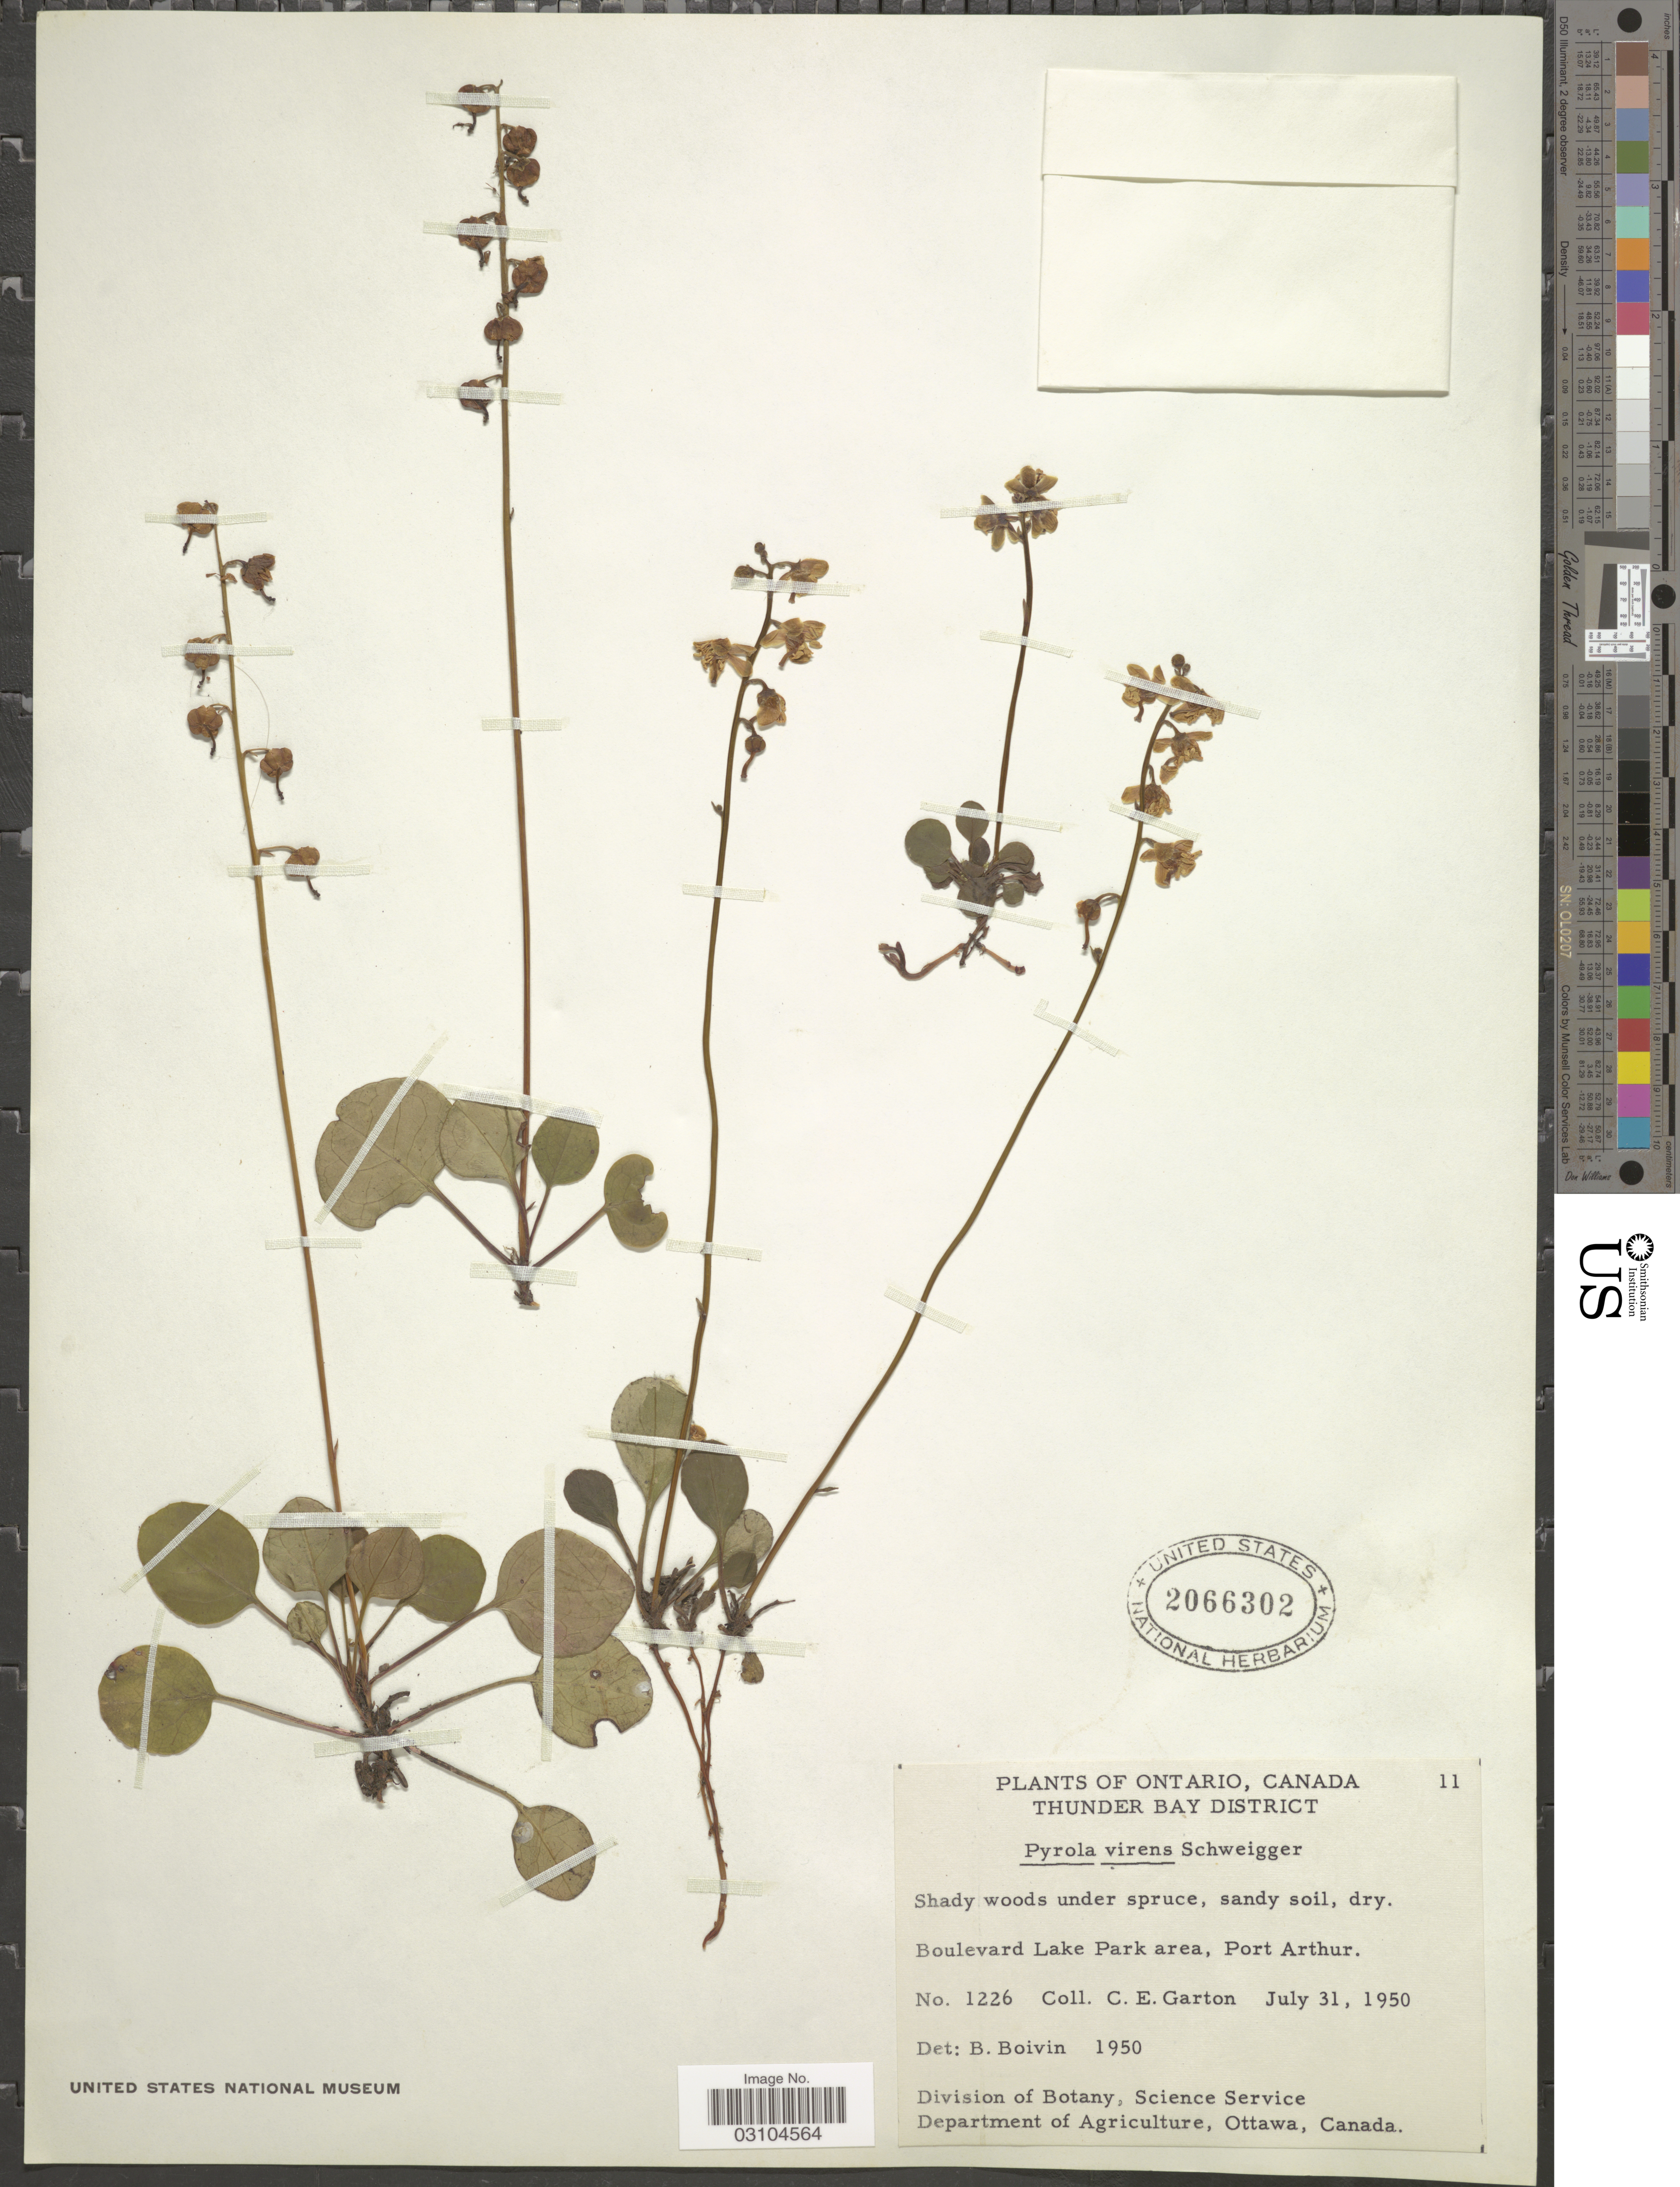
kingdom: Plantae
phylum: Tracheophyta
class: Magnoliopsida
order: Ericales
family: Ericaceae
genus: Pyrola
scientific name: Pyrola virens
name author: Schweigg.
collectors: C. E. Garton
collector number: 1226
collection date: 1950-07-31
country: Canada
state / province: Ontario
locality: Thunder Bay District. Boulevard Lake Park area, Port Arthur.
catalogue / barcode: US 2066302